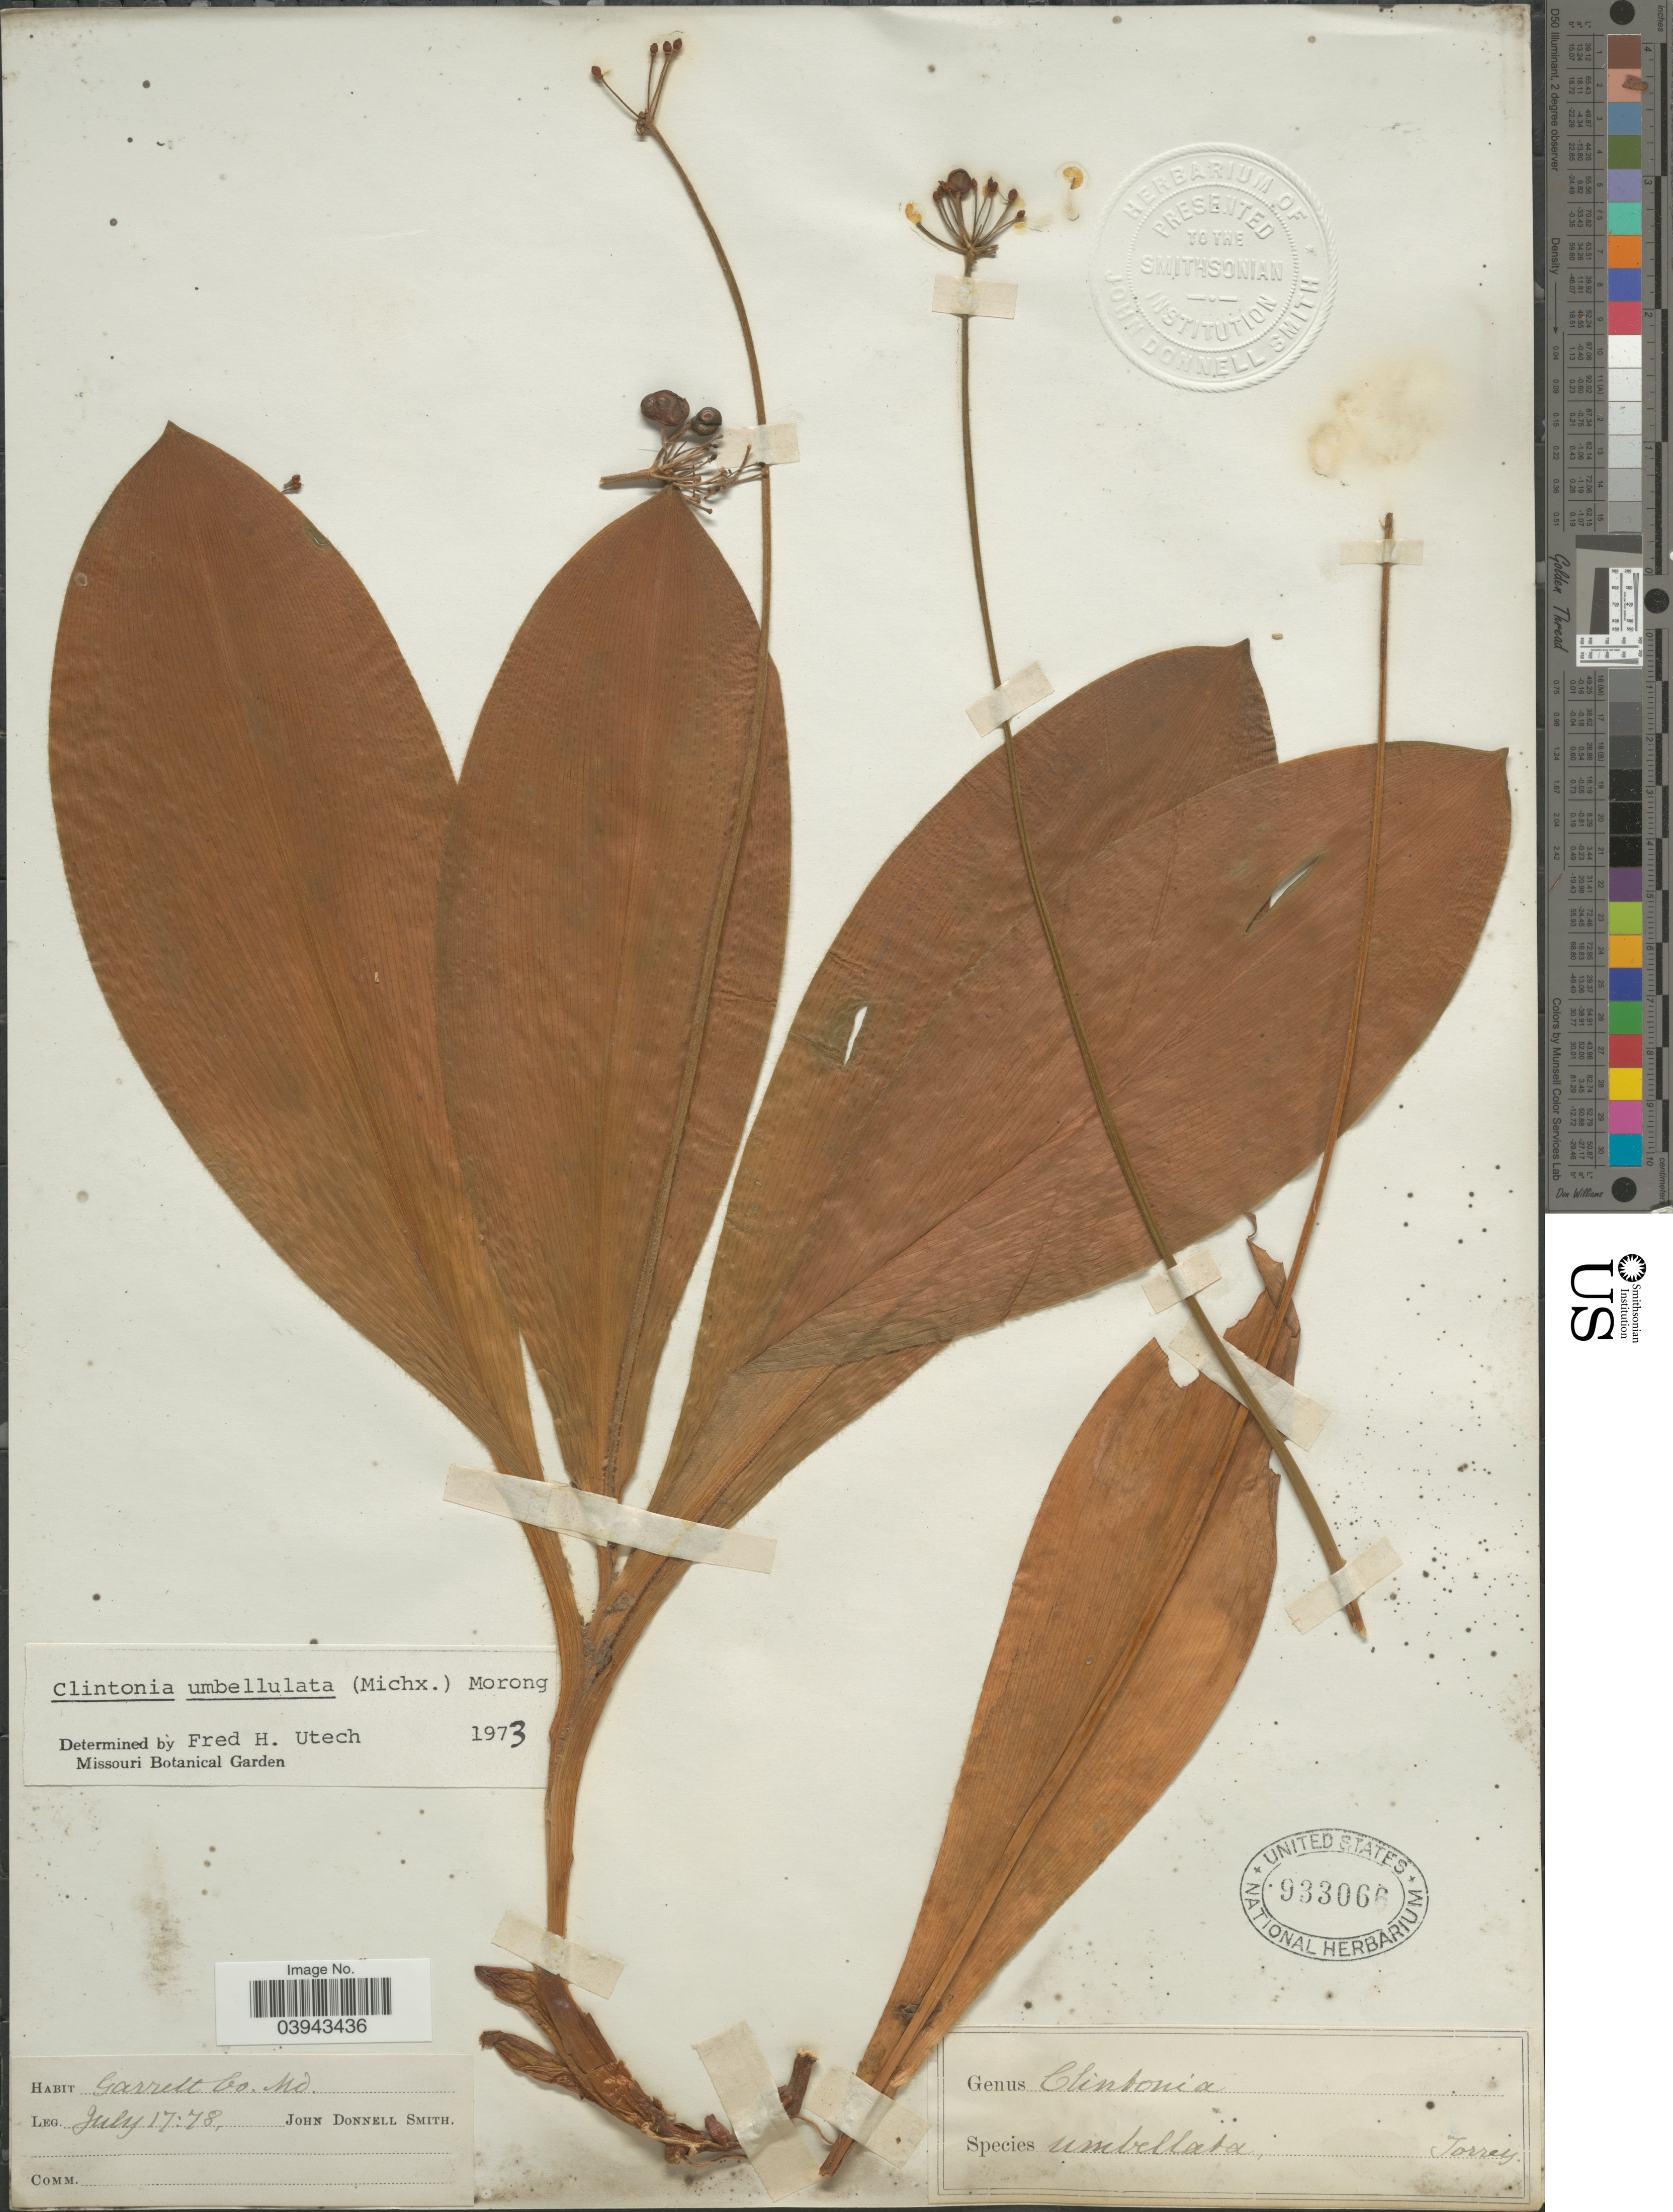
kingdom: Plantae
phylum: Tracheophyta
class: Liliopsida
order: Liliales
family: Liliaceae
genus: Clintonia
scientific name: Clintonia umbellulata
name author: (Michx.) Morong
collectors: J. Donnell Smith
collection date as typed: Transcribed d/m/y: 17/7/78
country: United States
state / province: Maryland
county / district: Garrett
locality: Garrett Co.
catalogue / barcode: US 933066